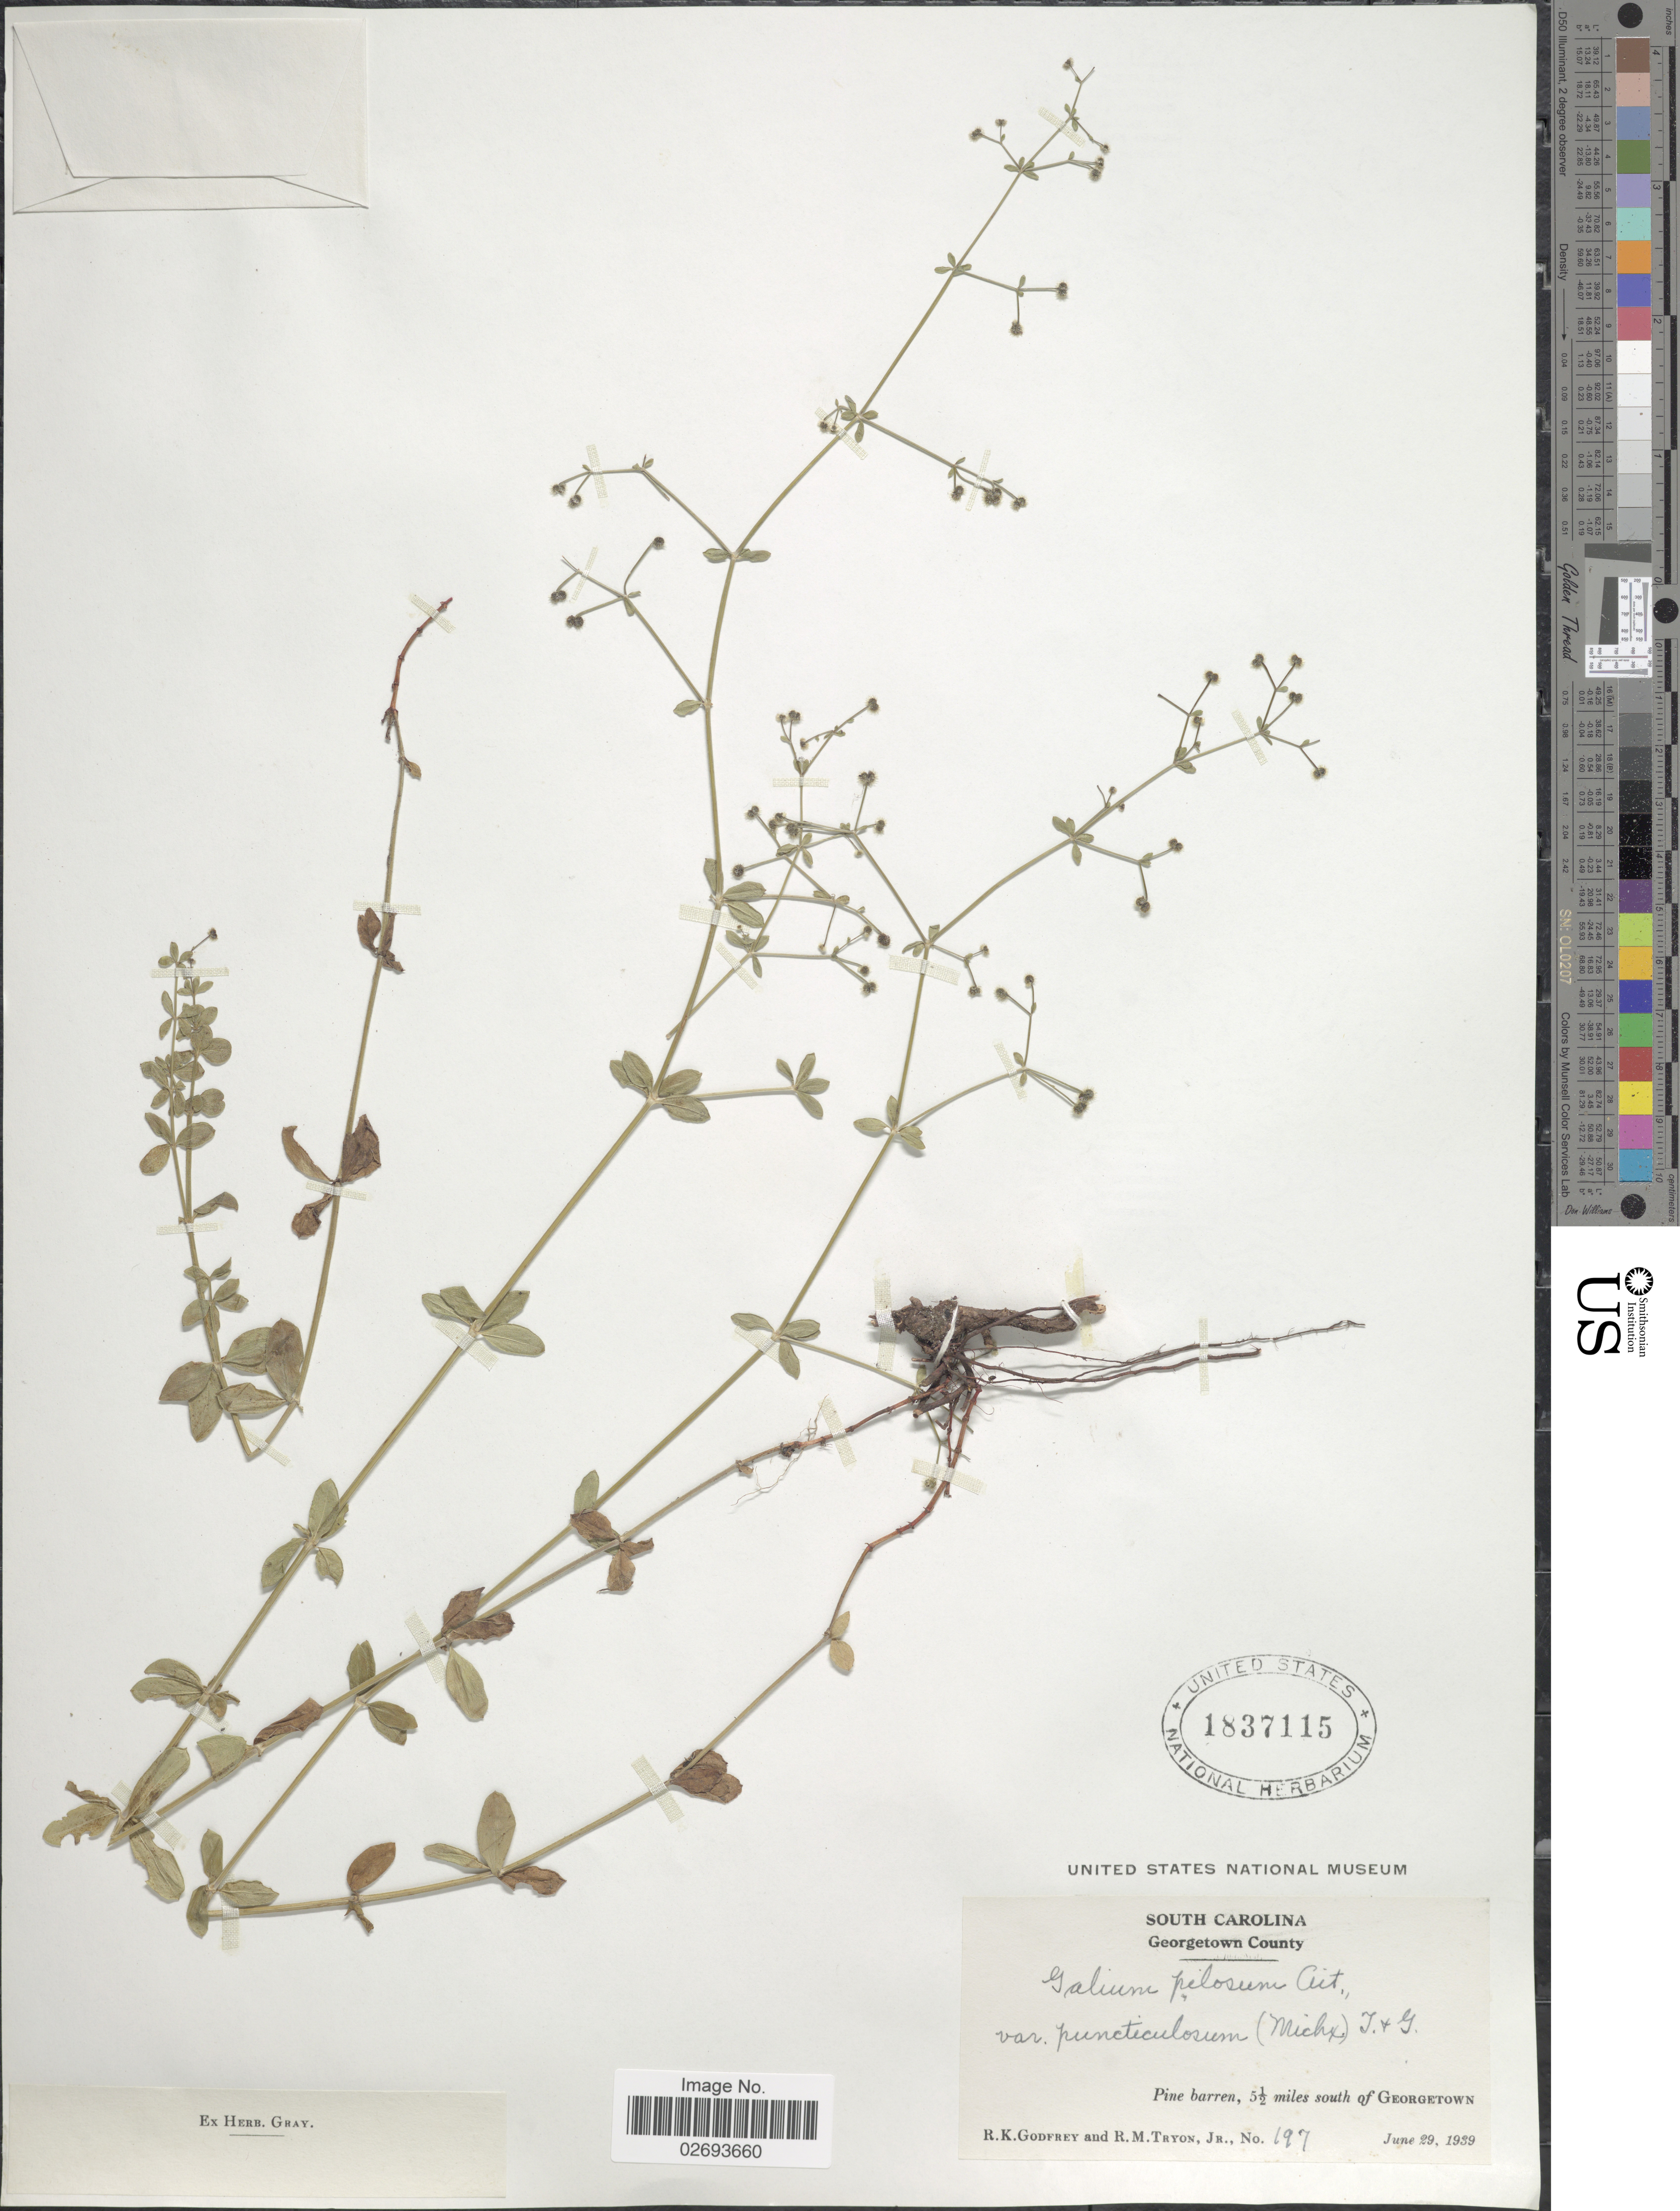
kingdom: Plantae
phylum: Tracheophyta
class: Magnoliopsida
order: Gentianales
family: Rubiaceae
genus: Galium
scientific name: Galium pilosum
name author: Aiton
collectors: R. K. Godfrey & R. M. Tryon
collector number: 197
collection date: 1939-06-29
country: United States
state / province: South Carolina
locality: Georgetown County, Pine barren, 5½ miles south of Georgetown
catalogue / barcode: US 1837115